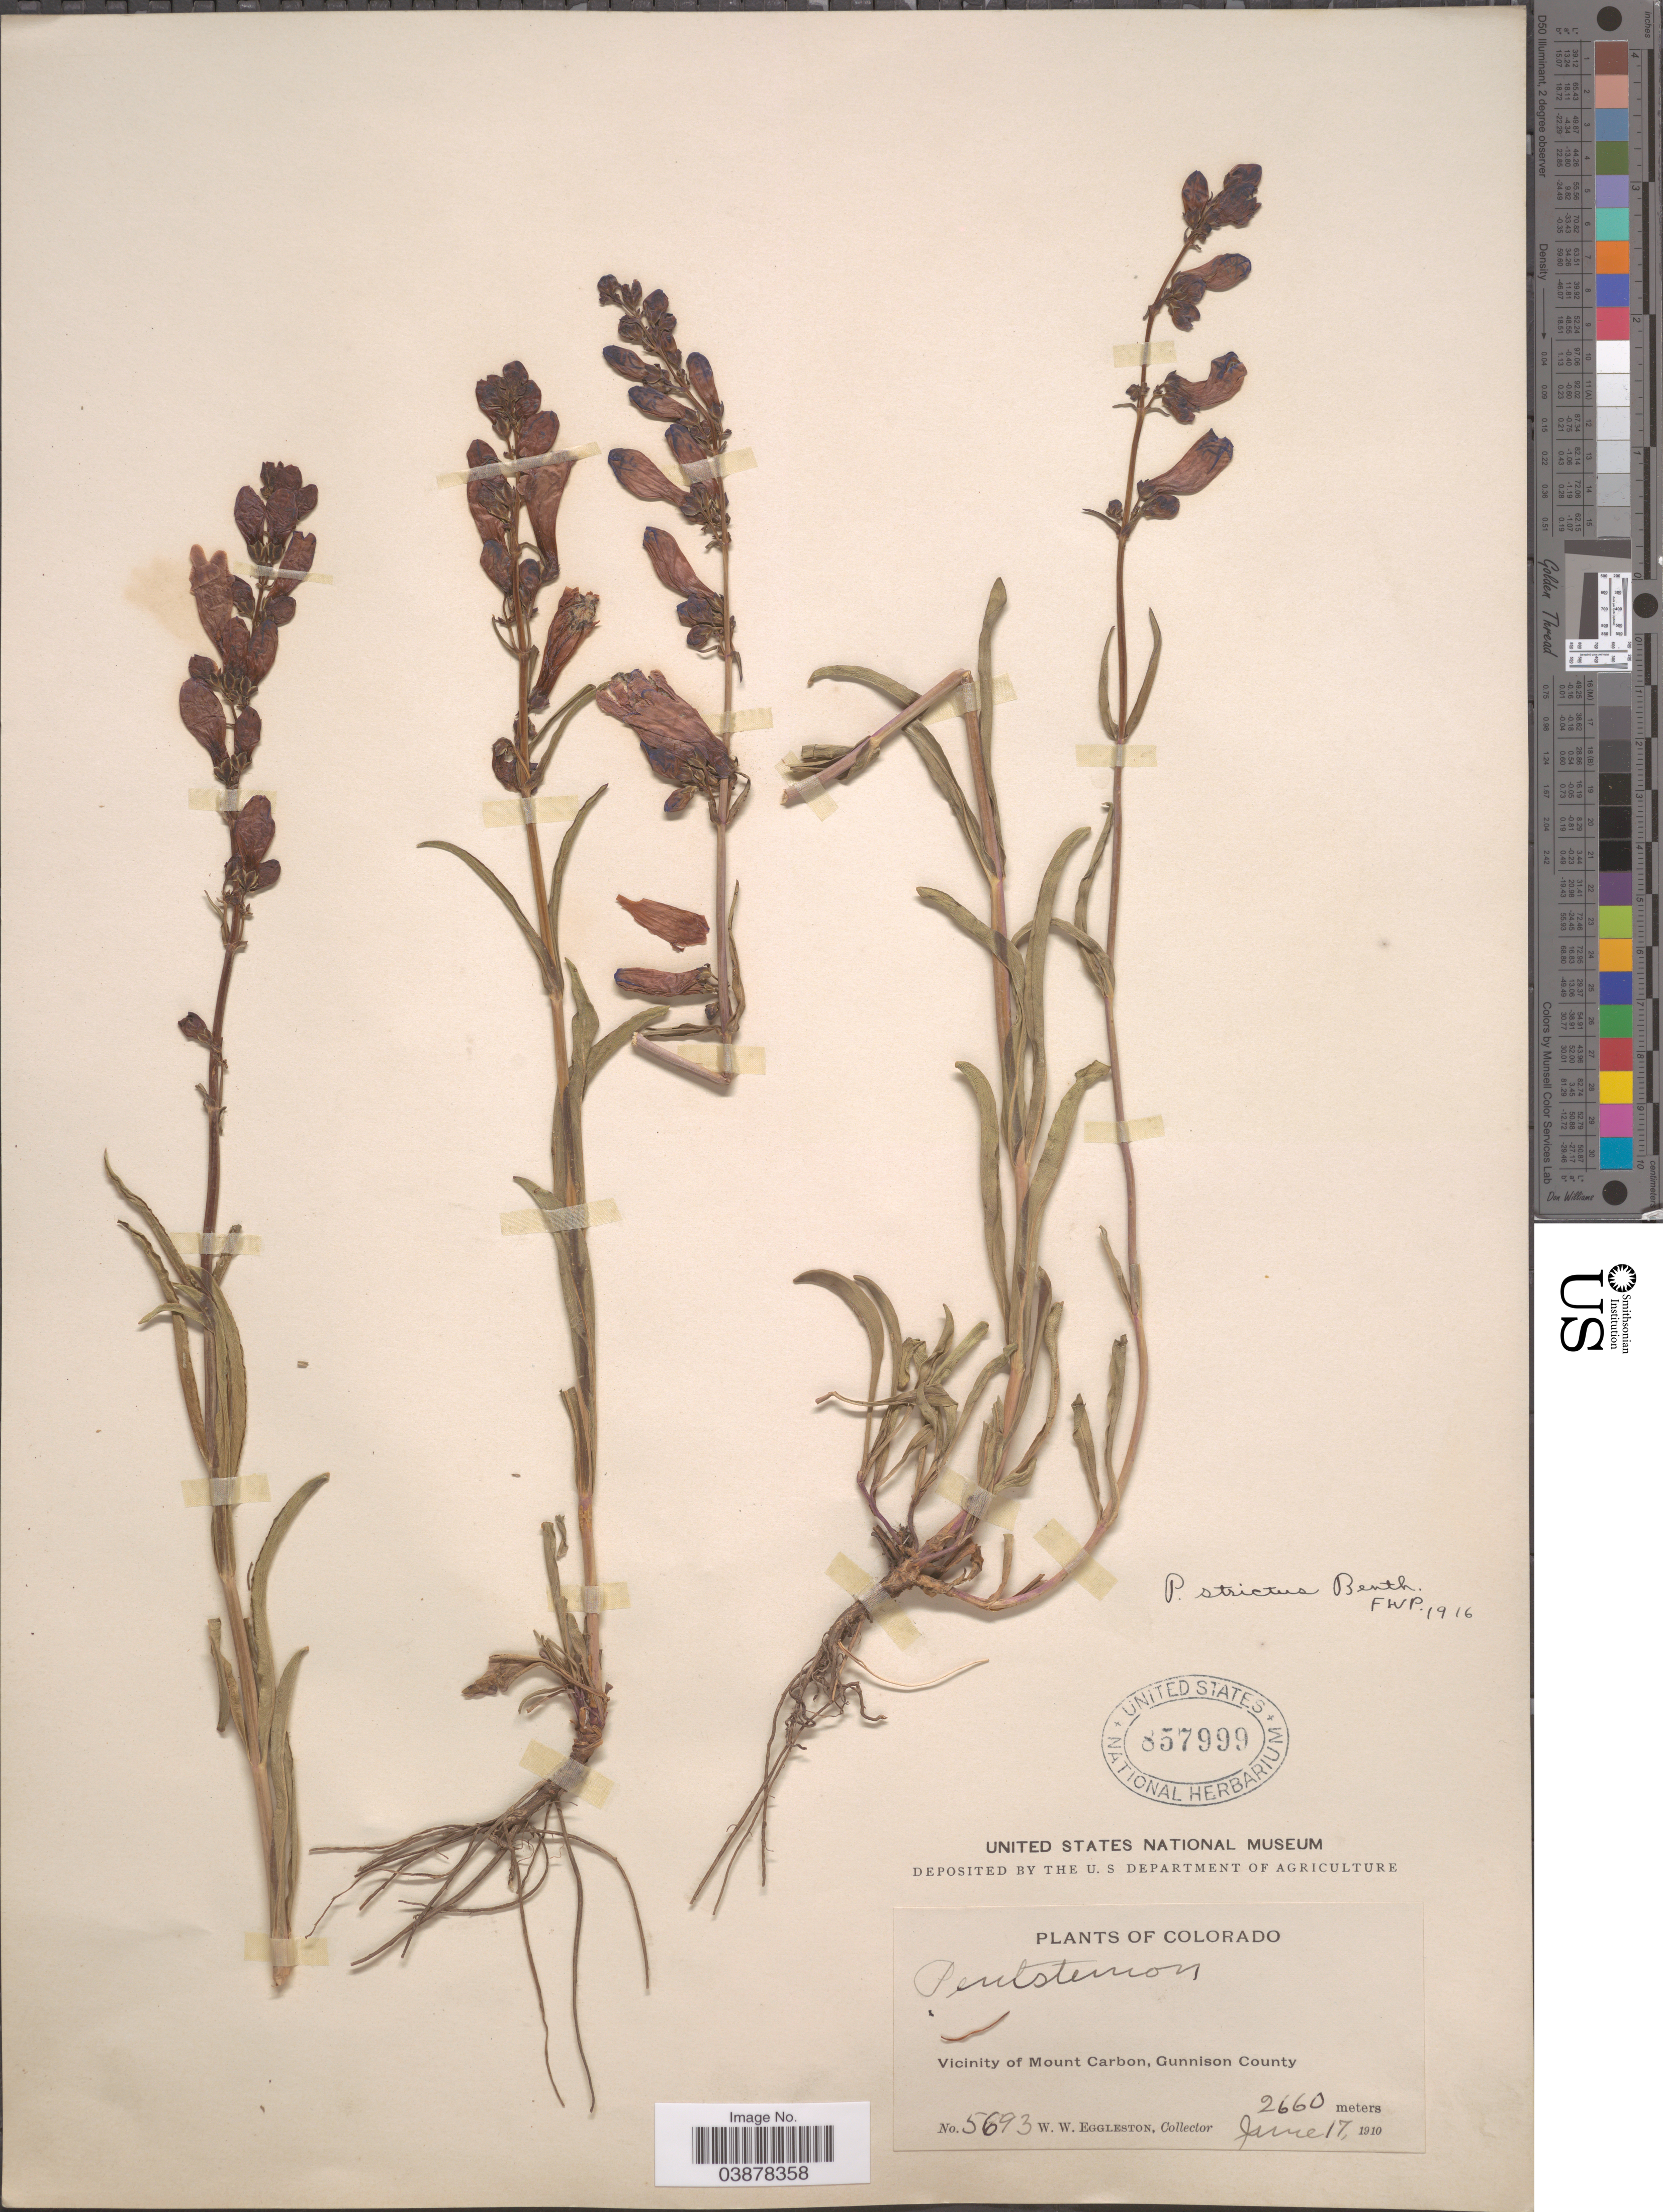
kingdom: Plantae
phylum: Tracheophyta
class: Magnoliopsida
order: Lamiales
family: Plantaginaceae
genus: Penstemon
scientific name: Penstemon strictus subsp. strictus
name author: Benth.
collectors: W. W. Eggleston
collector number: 5693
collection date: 1910-06-17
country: United States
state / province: Colorado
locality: Vicinity of Mount Carbon, Gunnison County.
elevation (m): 2660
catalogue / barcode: US 857999